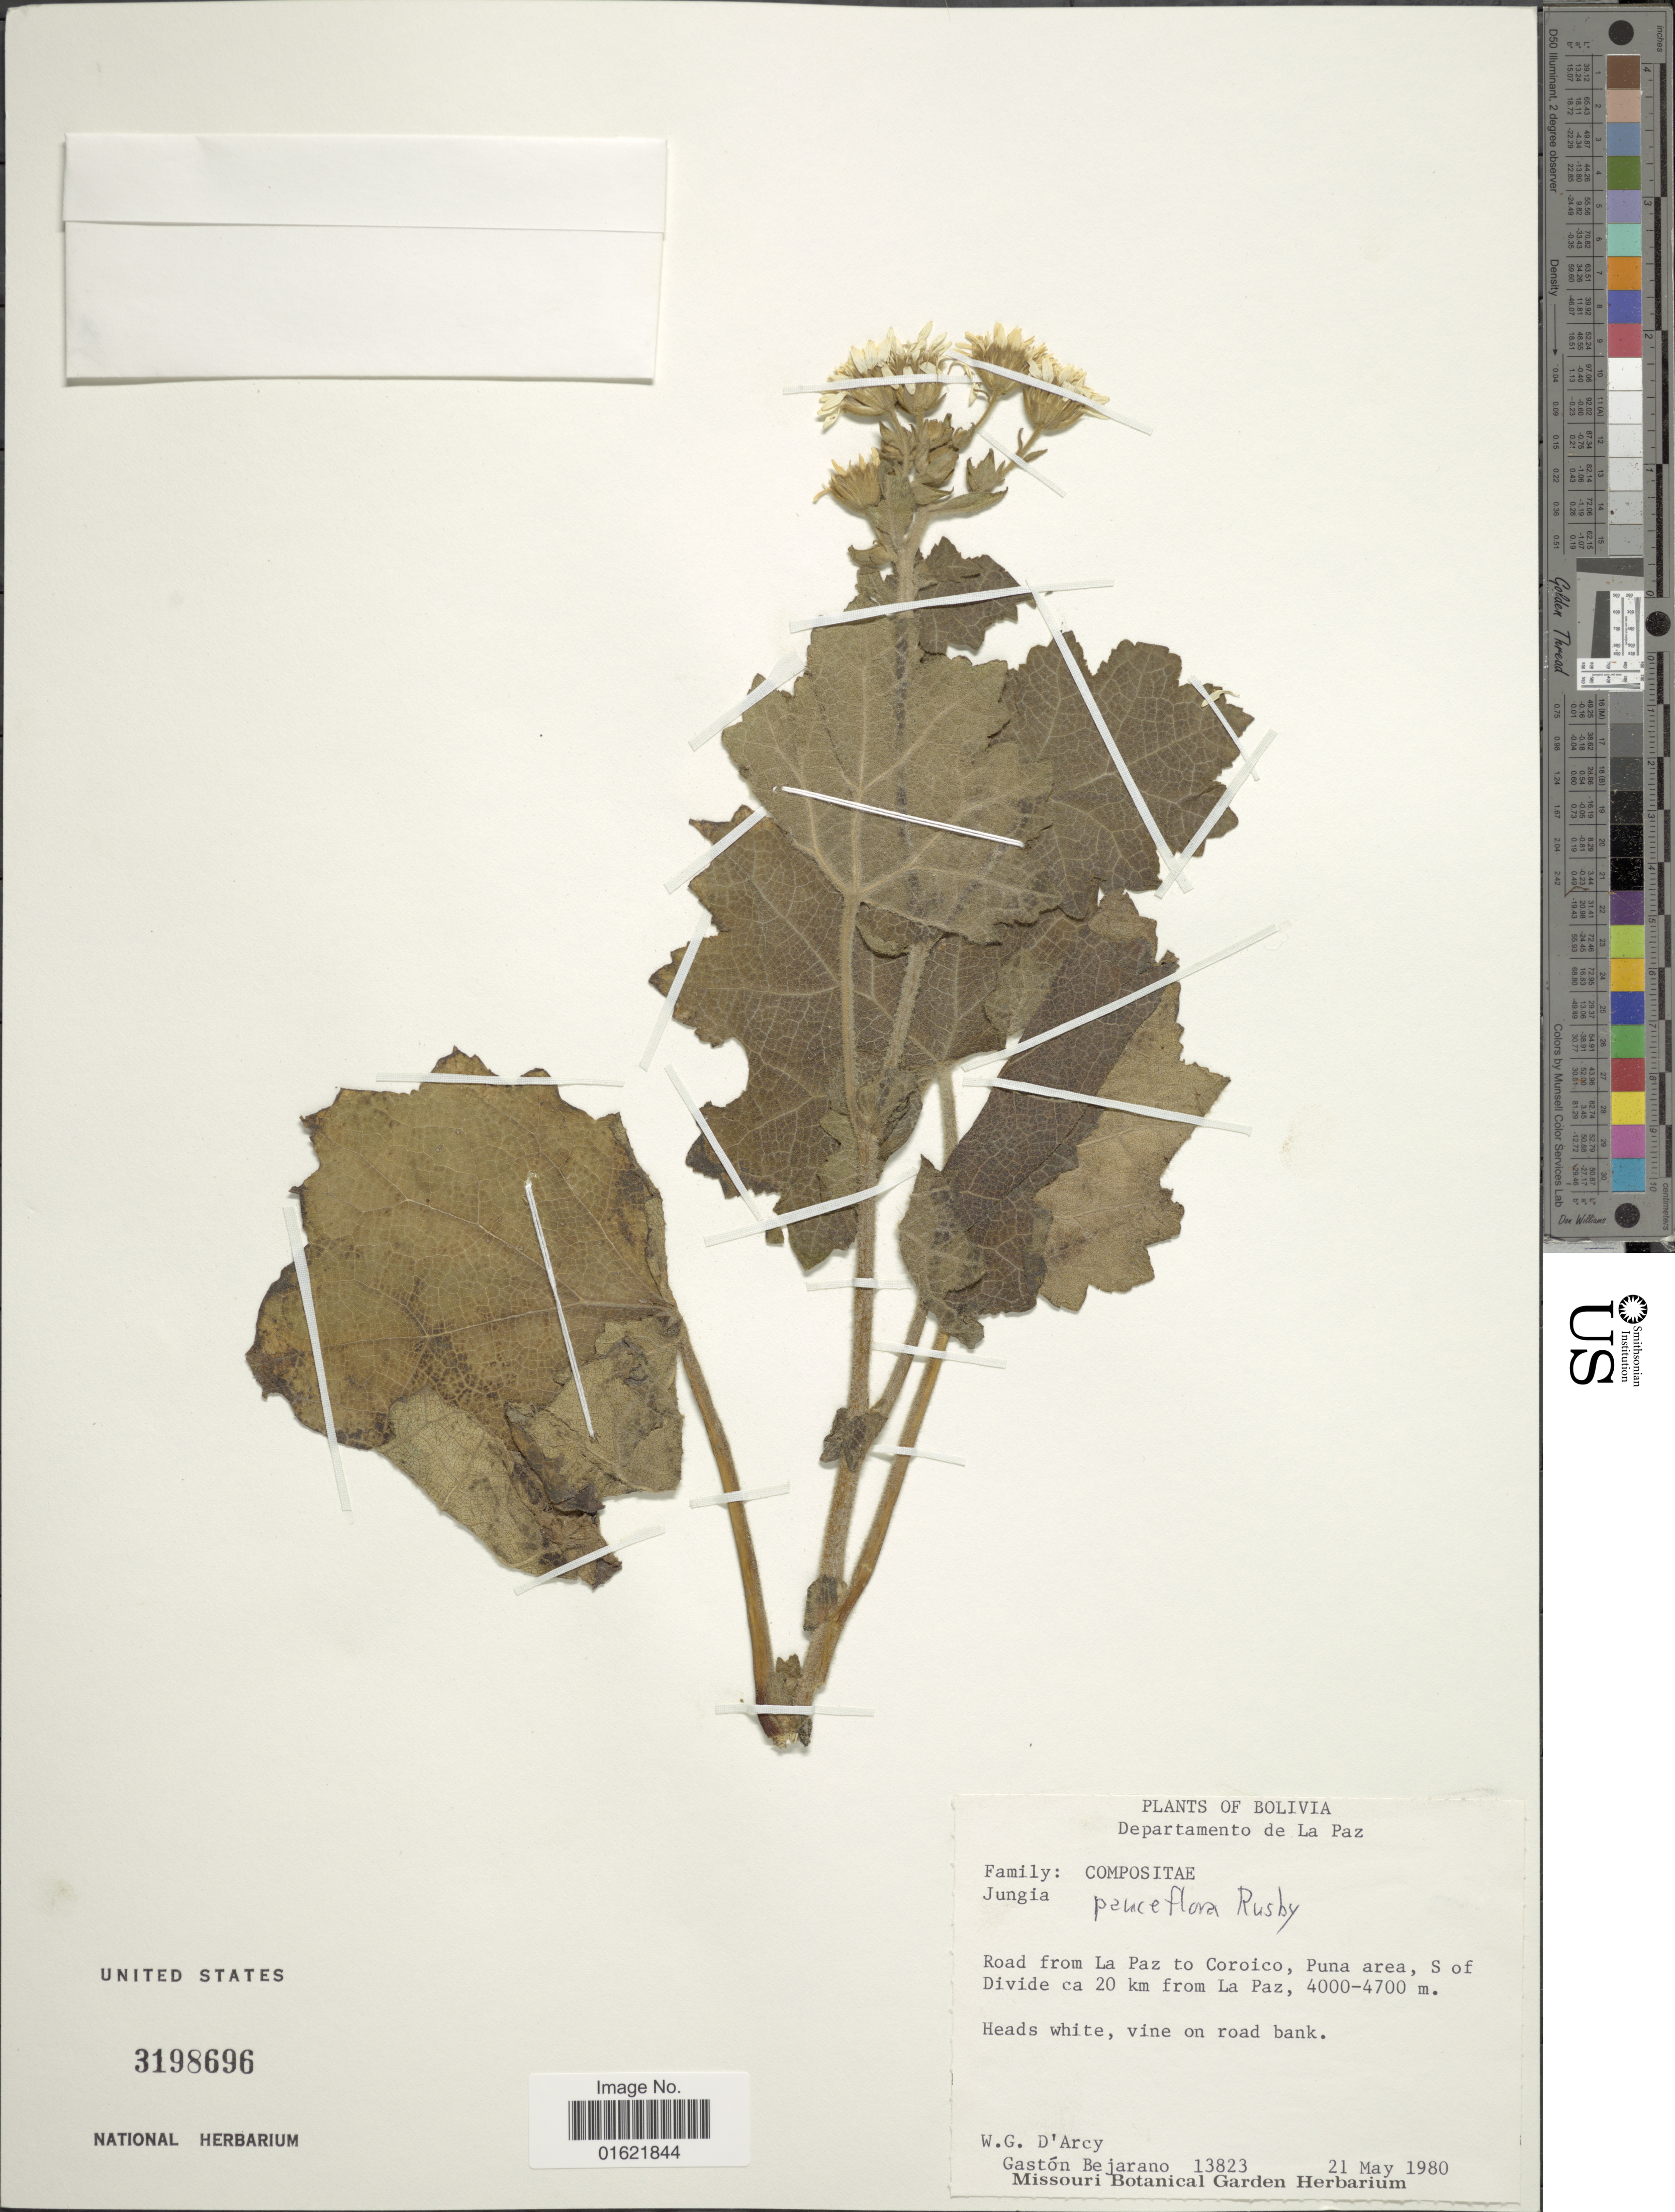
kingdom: Plantae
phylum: Tracheophyta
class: Magnoliopsida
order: Asterales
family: Asteraceae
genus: Jungia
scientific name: Jungia pauciflora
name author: Rusby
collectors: W. G. D'Arcy & G. Bejarano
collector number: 13823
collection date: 1980-05-21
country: Bolivia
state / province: La Paz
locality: Road from La Paz to Coroico, Puna area, S of Divide 20 km from La Paz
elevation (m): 4000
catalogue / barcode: US 3198696